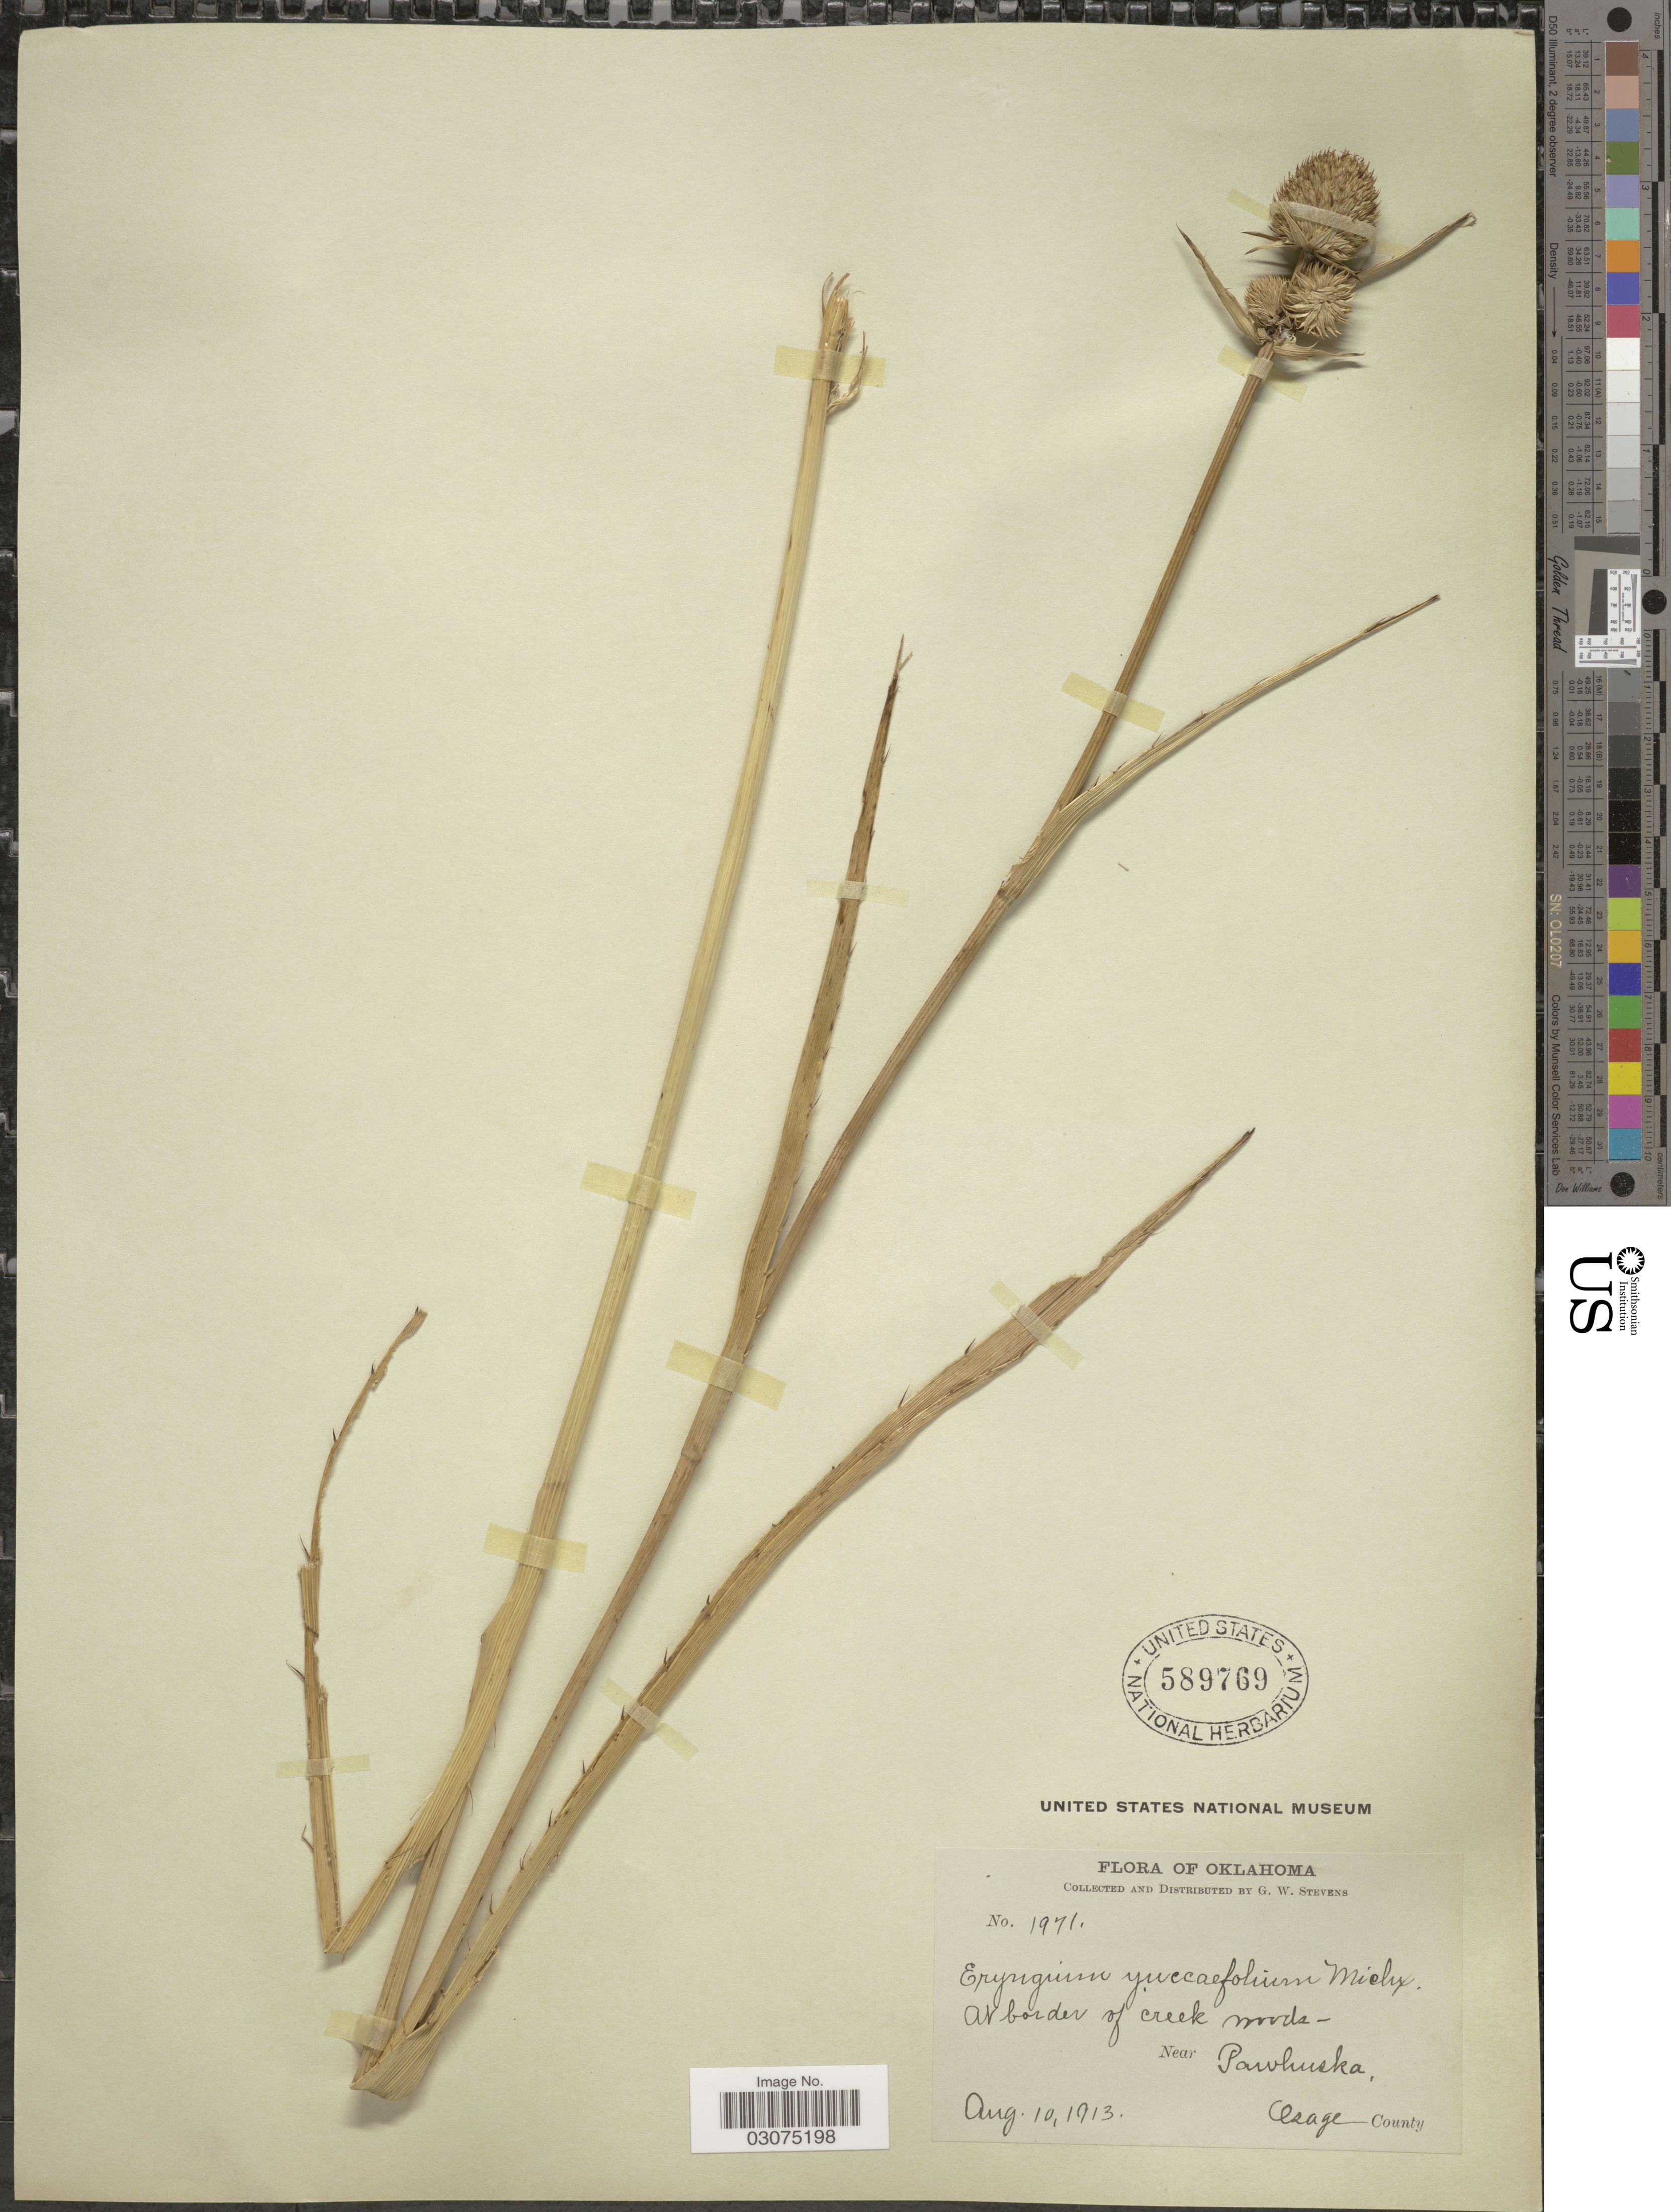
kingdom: Plantae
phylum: Tracheophyta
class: Magnoliopsida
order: Apiales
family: Apiaceae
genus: Eryngium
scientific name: Eryngium yuccifolium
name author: Michx.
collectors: G. W. Stevens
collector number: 1971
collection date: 1913-08-10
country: United States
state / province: Oklahoma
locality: At border of creek woods, near Pawhuska, Osage County.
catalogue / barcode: US 589769